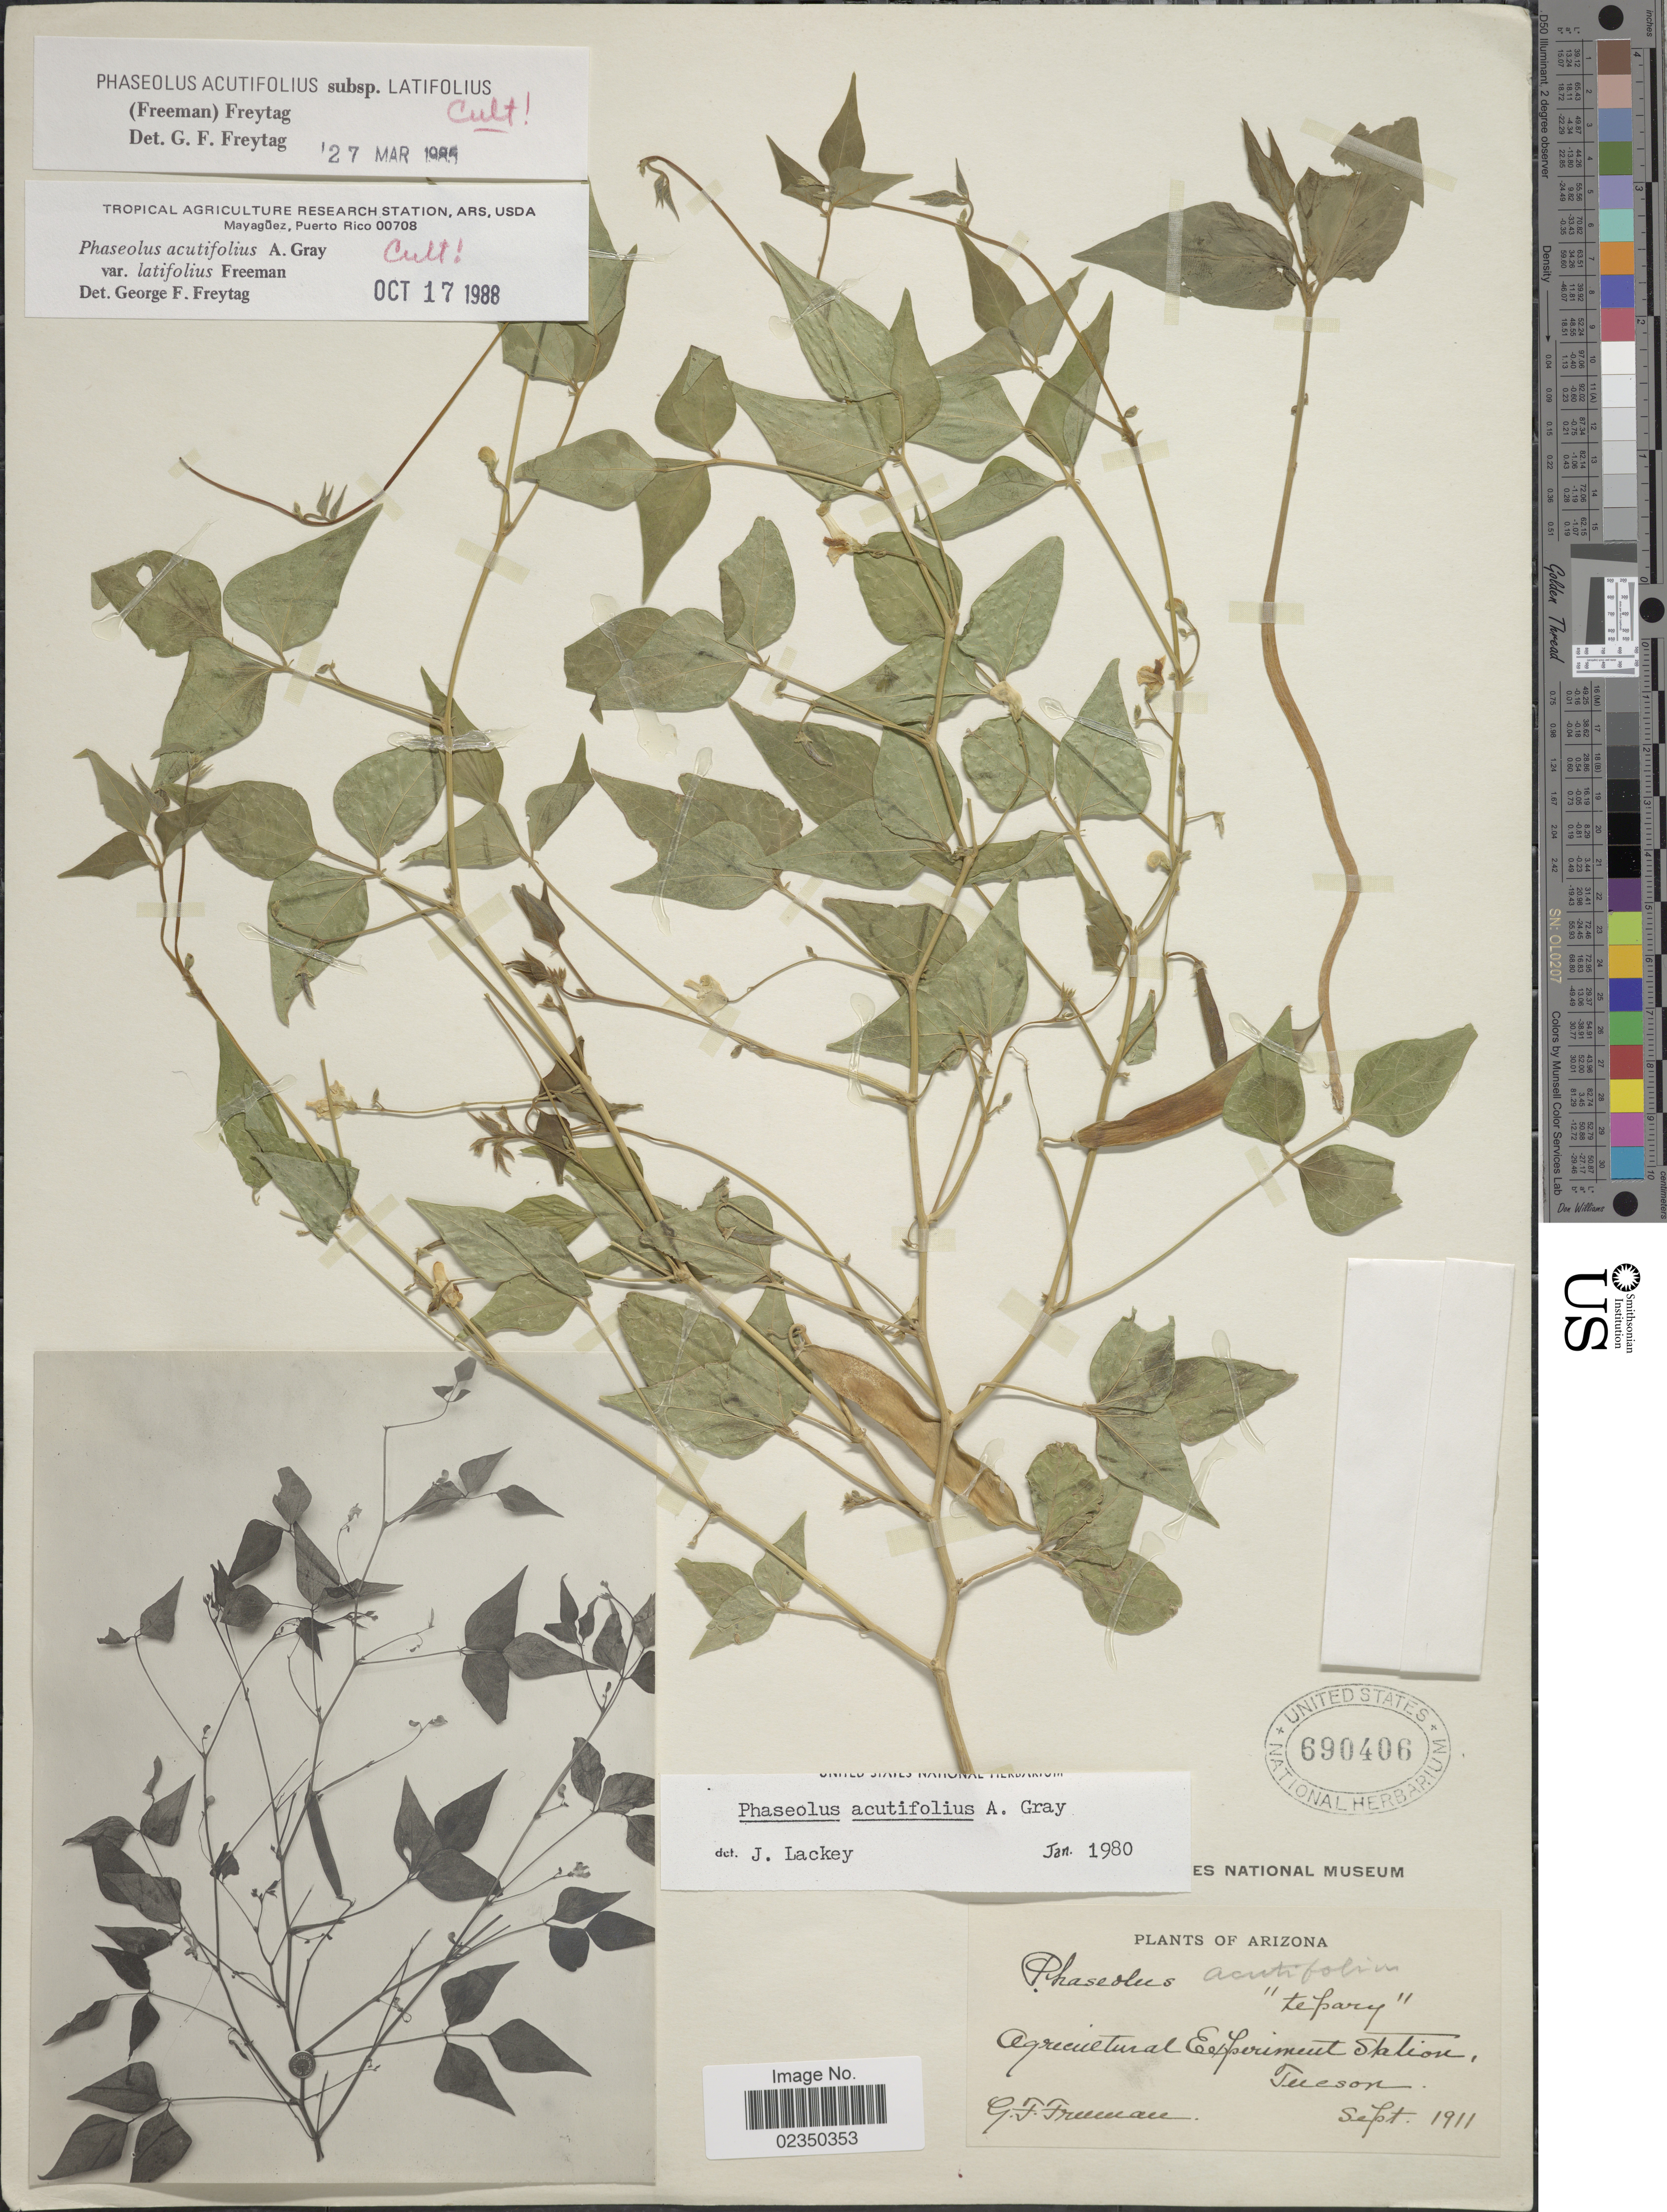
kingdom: Plantae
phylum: Tracheophyta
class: Magnoliopsida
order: Fabales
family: Fabaceae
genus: Phaseolus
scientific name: Phaseolus acutifolius var. latifolius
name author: G. F. Freeman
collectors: G. Freeman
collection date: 1911-09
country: United States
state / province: Arizona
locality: Agricultural Experiment Station, Tucson.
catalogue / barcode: US 690406